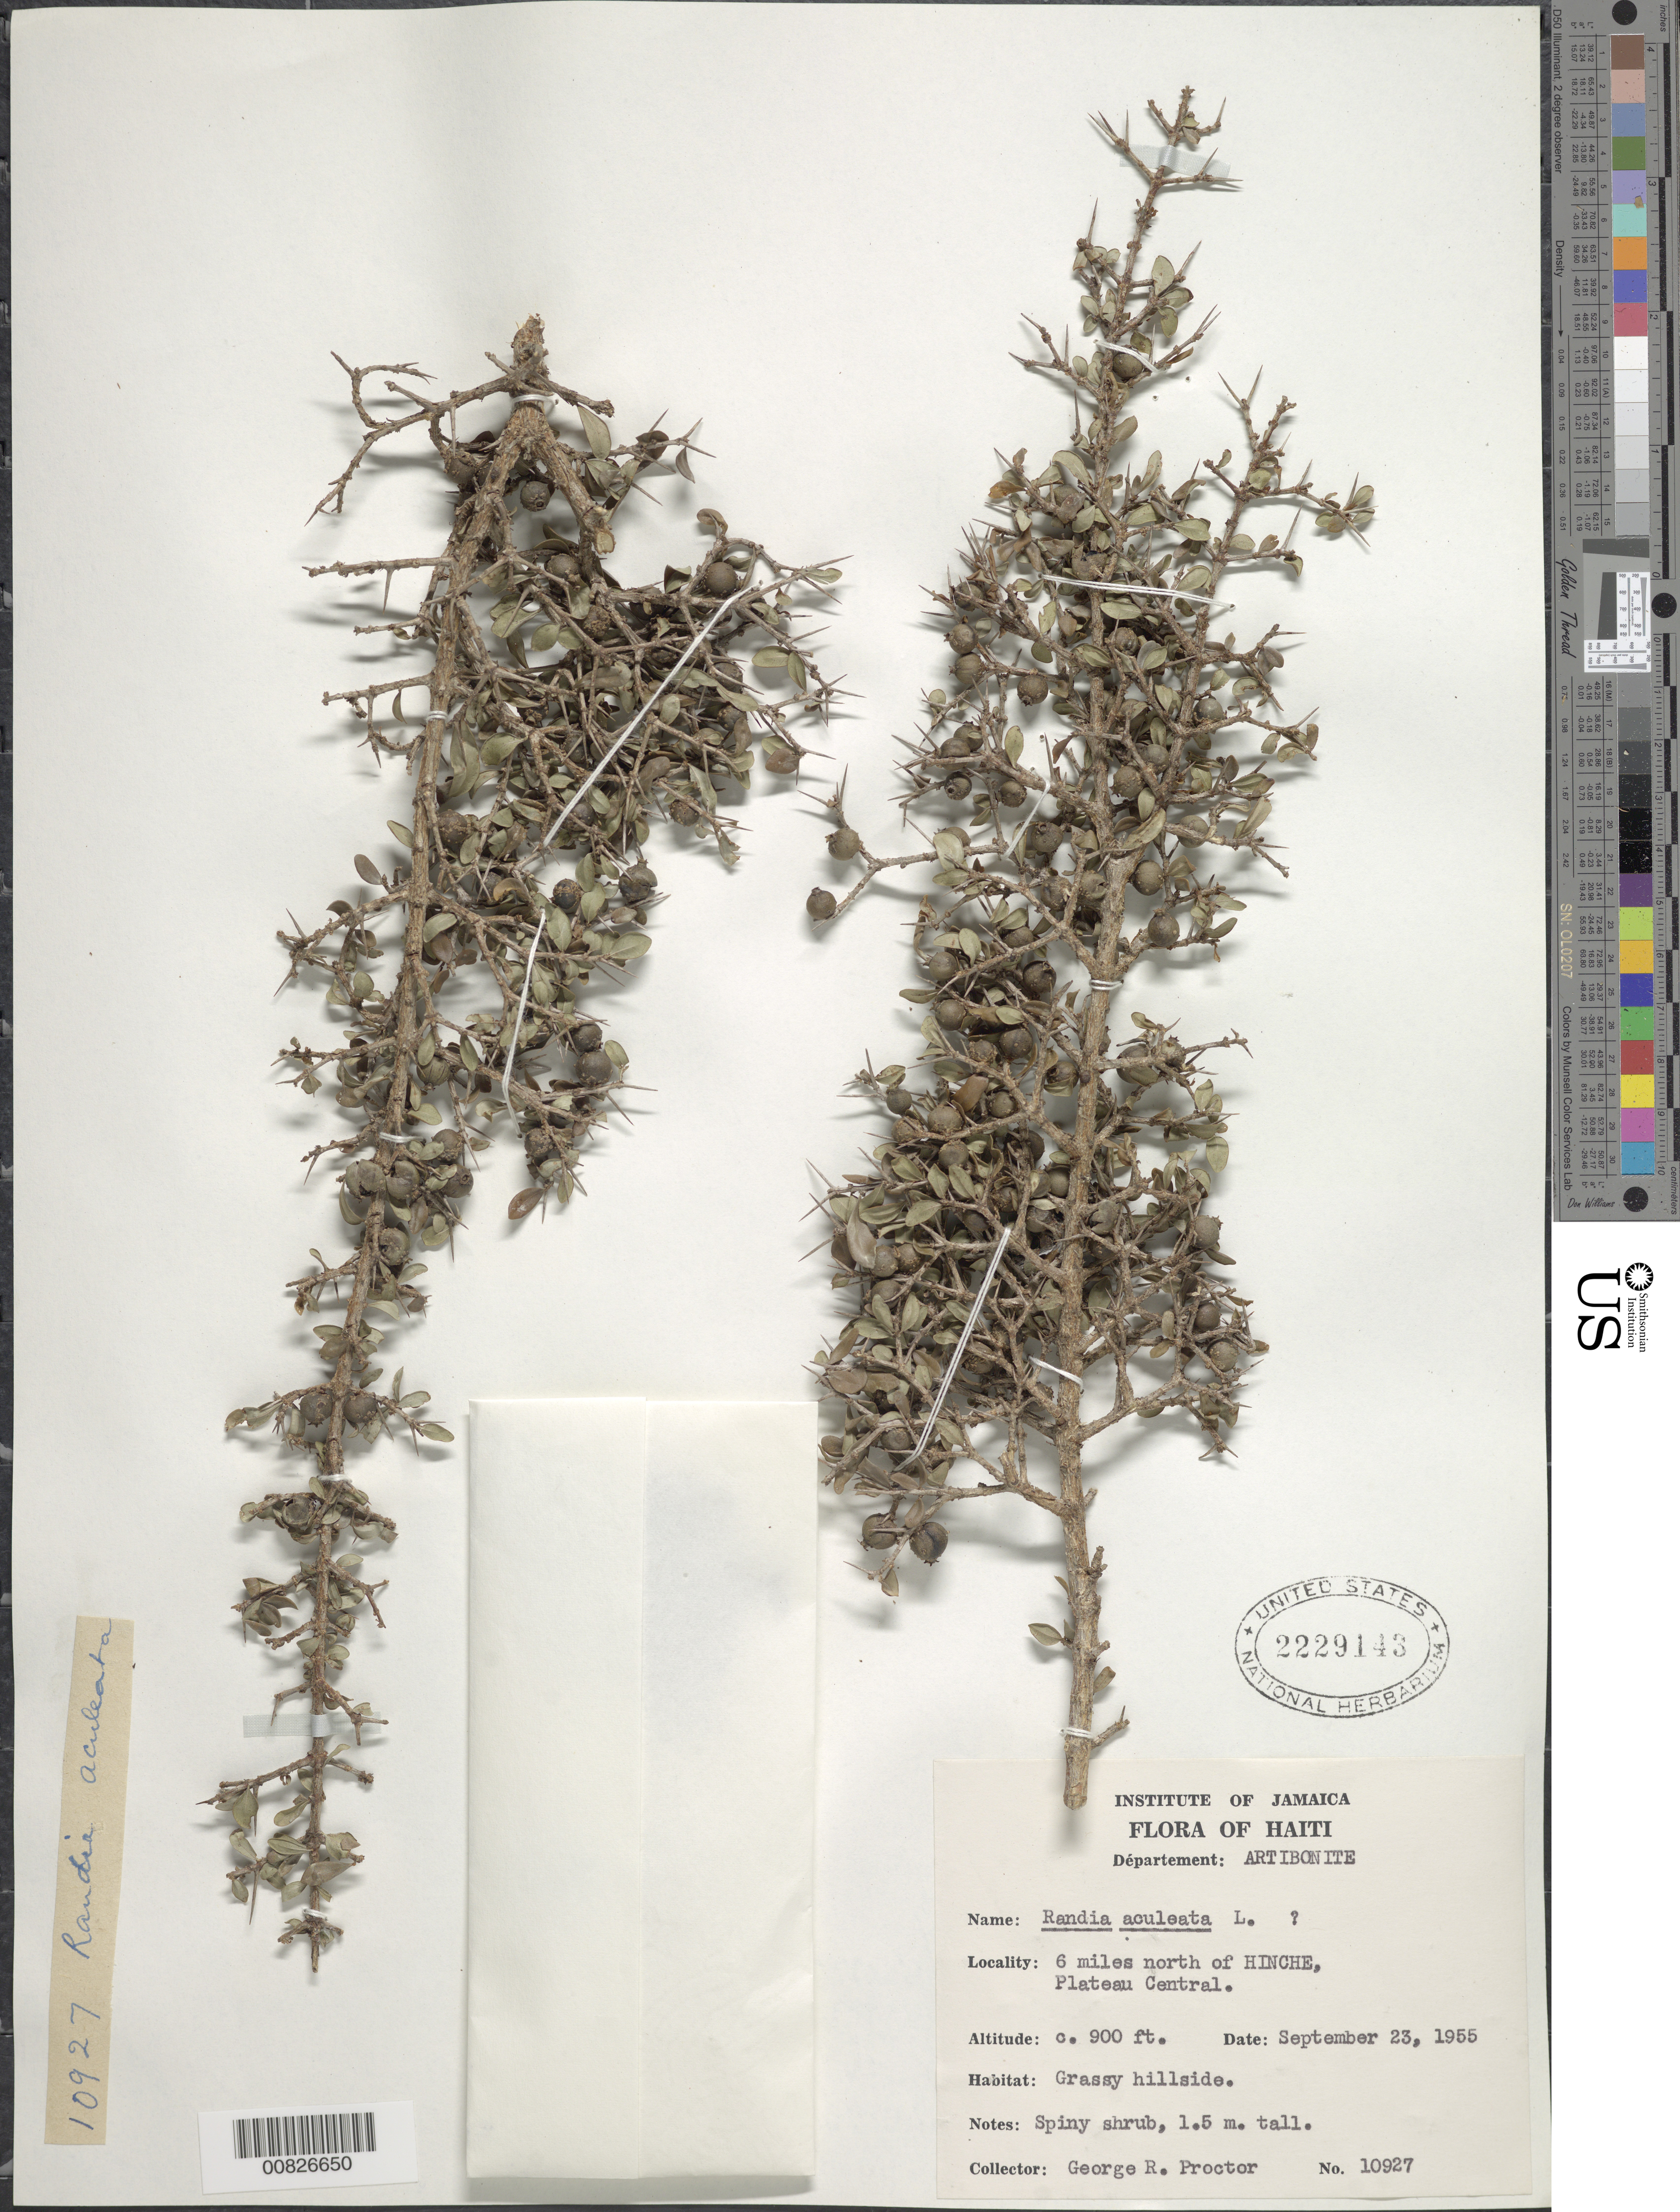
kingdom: Plantae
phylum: Tracheophyta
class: Magnoliopsida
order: Gentianales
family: Rubiaceae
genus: Randia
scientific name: Randia erythrocarpa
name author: Krug & Urb.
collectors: G. R. Proctor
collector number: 10927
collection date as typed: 23 Sep 1955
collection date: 1955-09-23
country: Haiti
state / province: Artibonite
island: Hispaniola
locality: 6 miles N of Hinche, Plateau Central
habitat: Grassy hillside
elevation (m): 274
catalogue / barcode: US 2229143